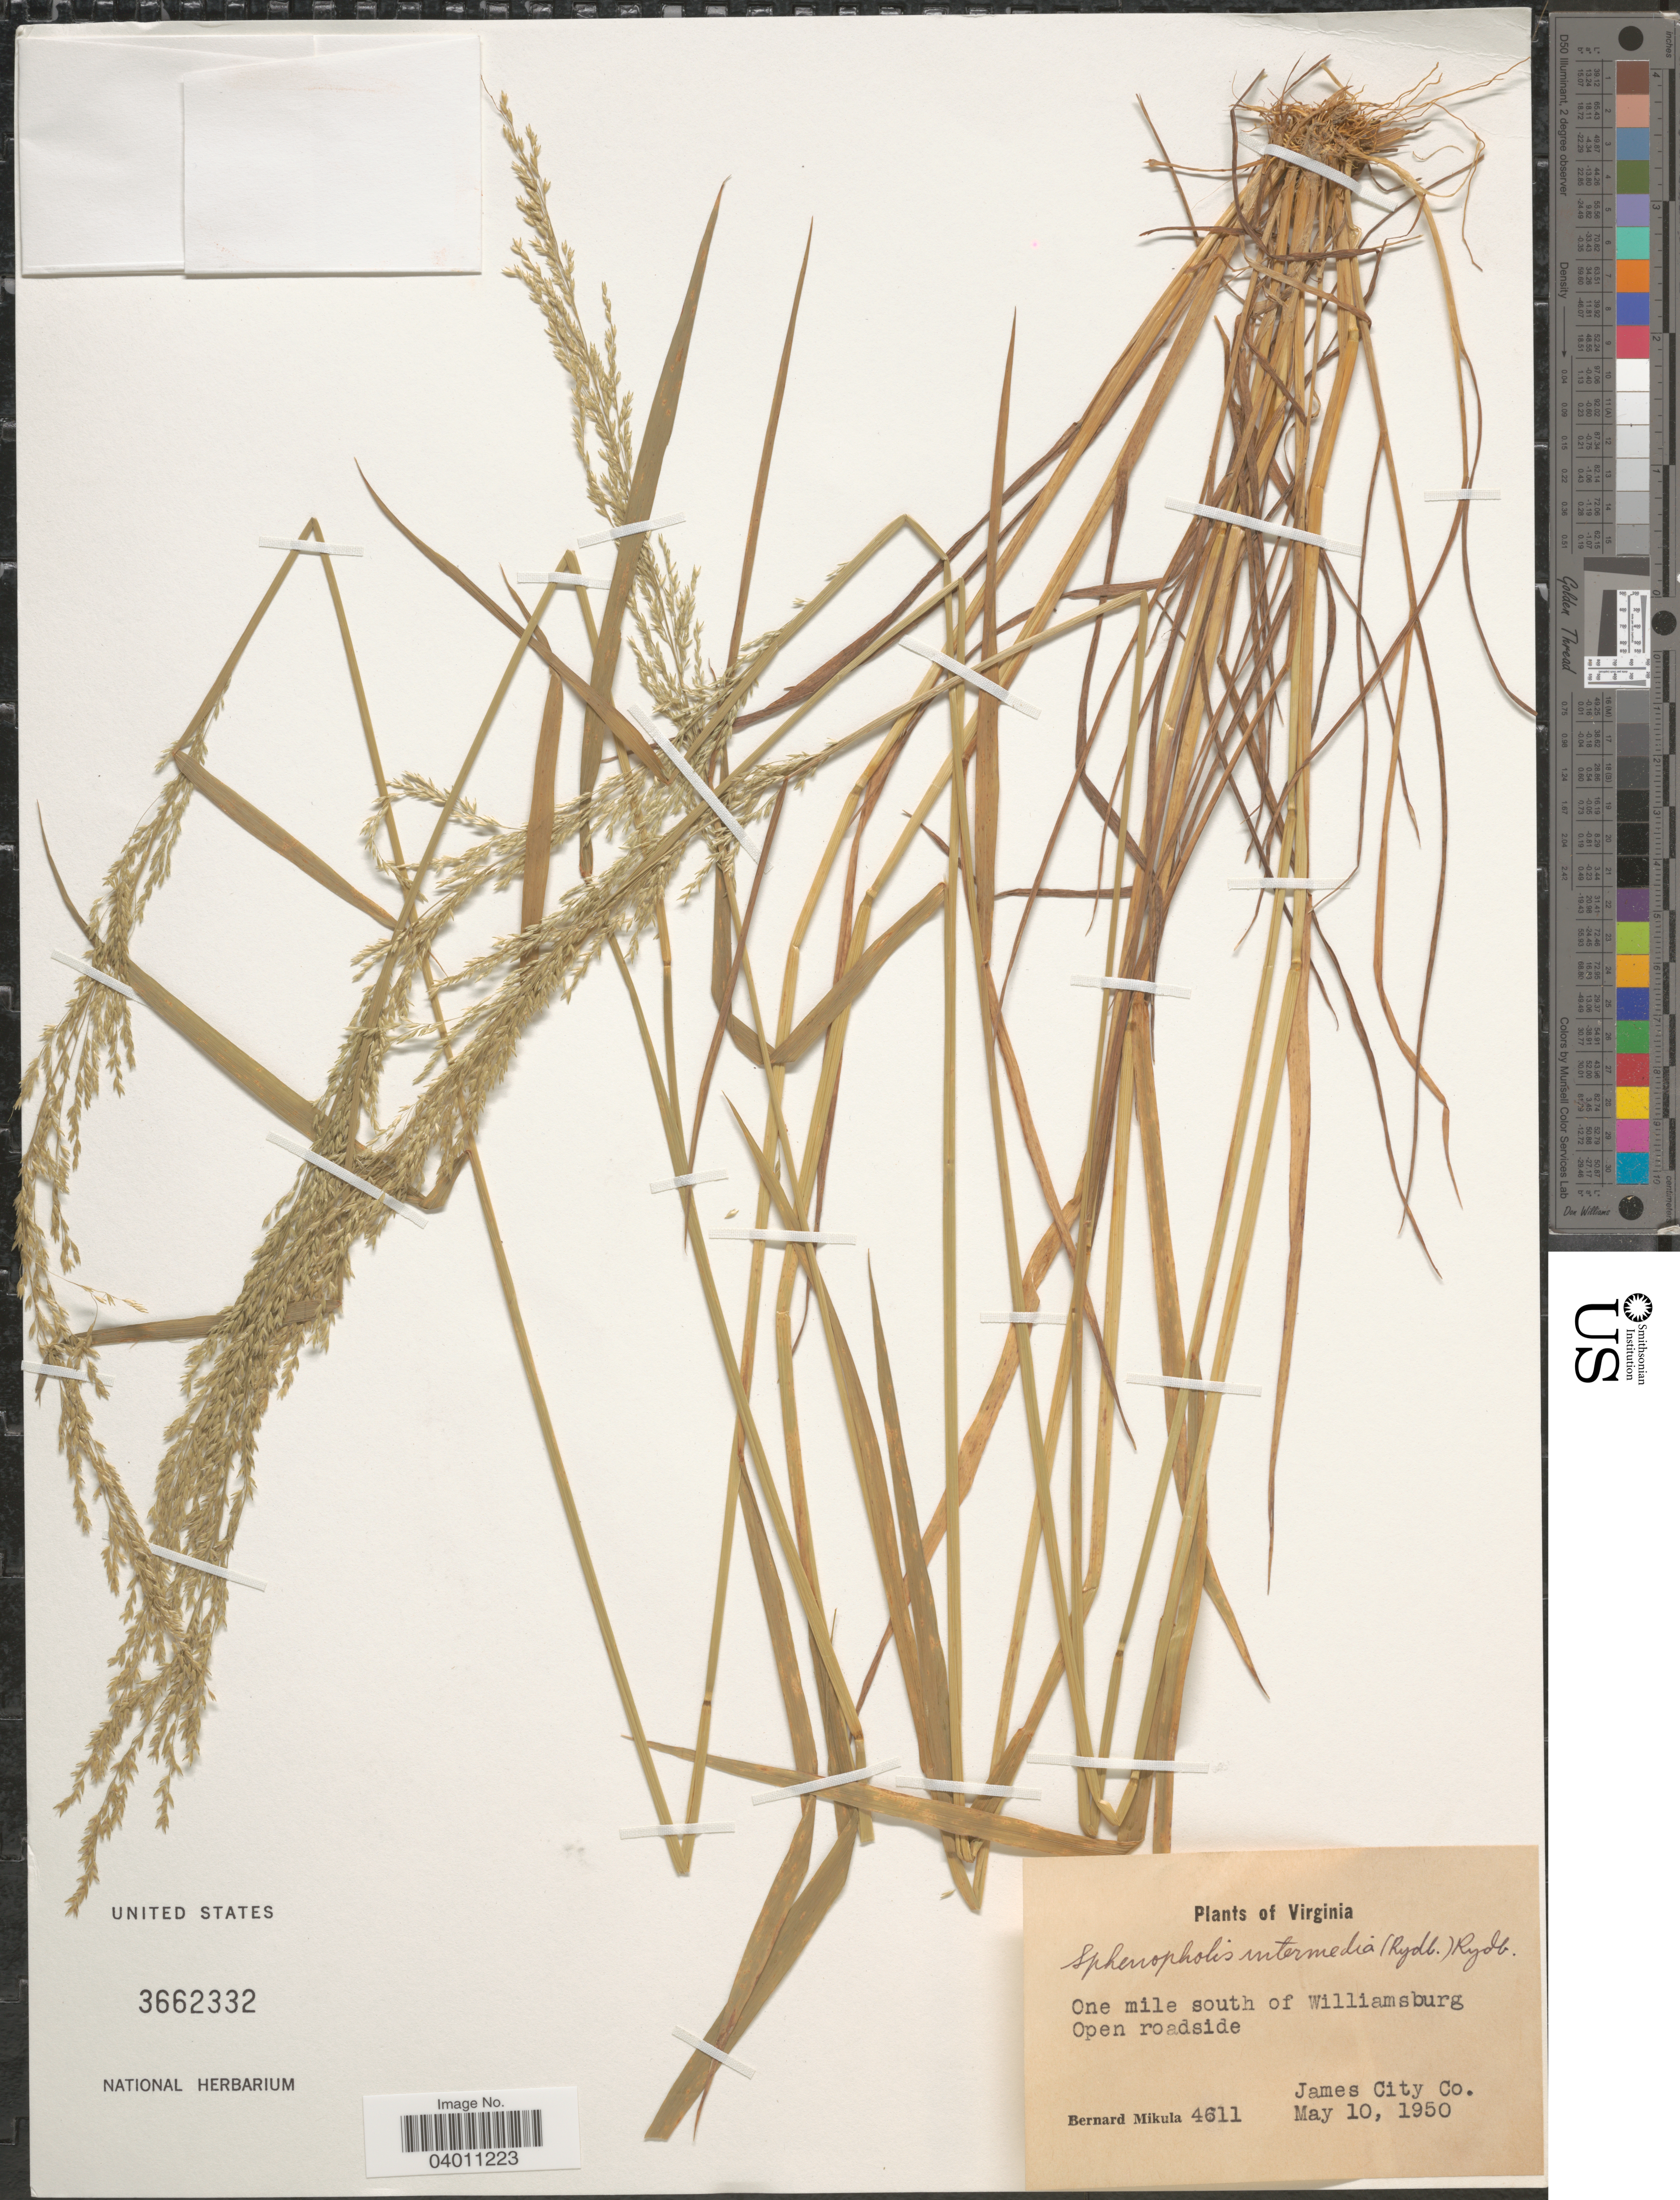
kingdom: Plantae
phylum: Tracheophyta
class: Liliopsida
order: Poales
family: Poaceae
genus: Sphenopholis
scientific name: Sphenopholis intermedia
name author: (Rydb.) Rydb.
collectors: B. Mikula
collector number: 4611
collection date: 1950-05-10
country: United States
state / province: Virginia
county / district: James City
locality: One mile south of Williamsburg. James City Co.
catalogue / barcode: US 3662332